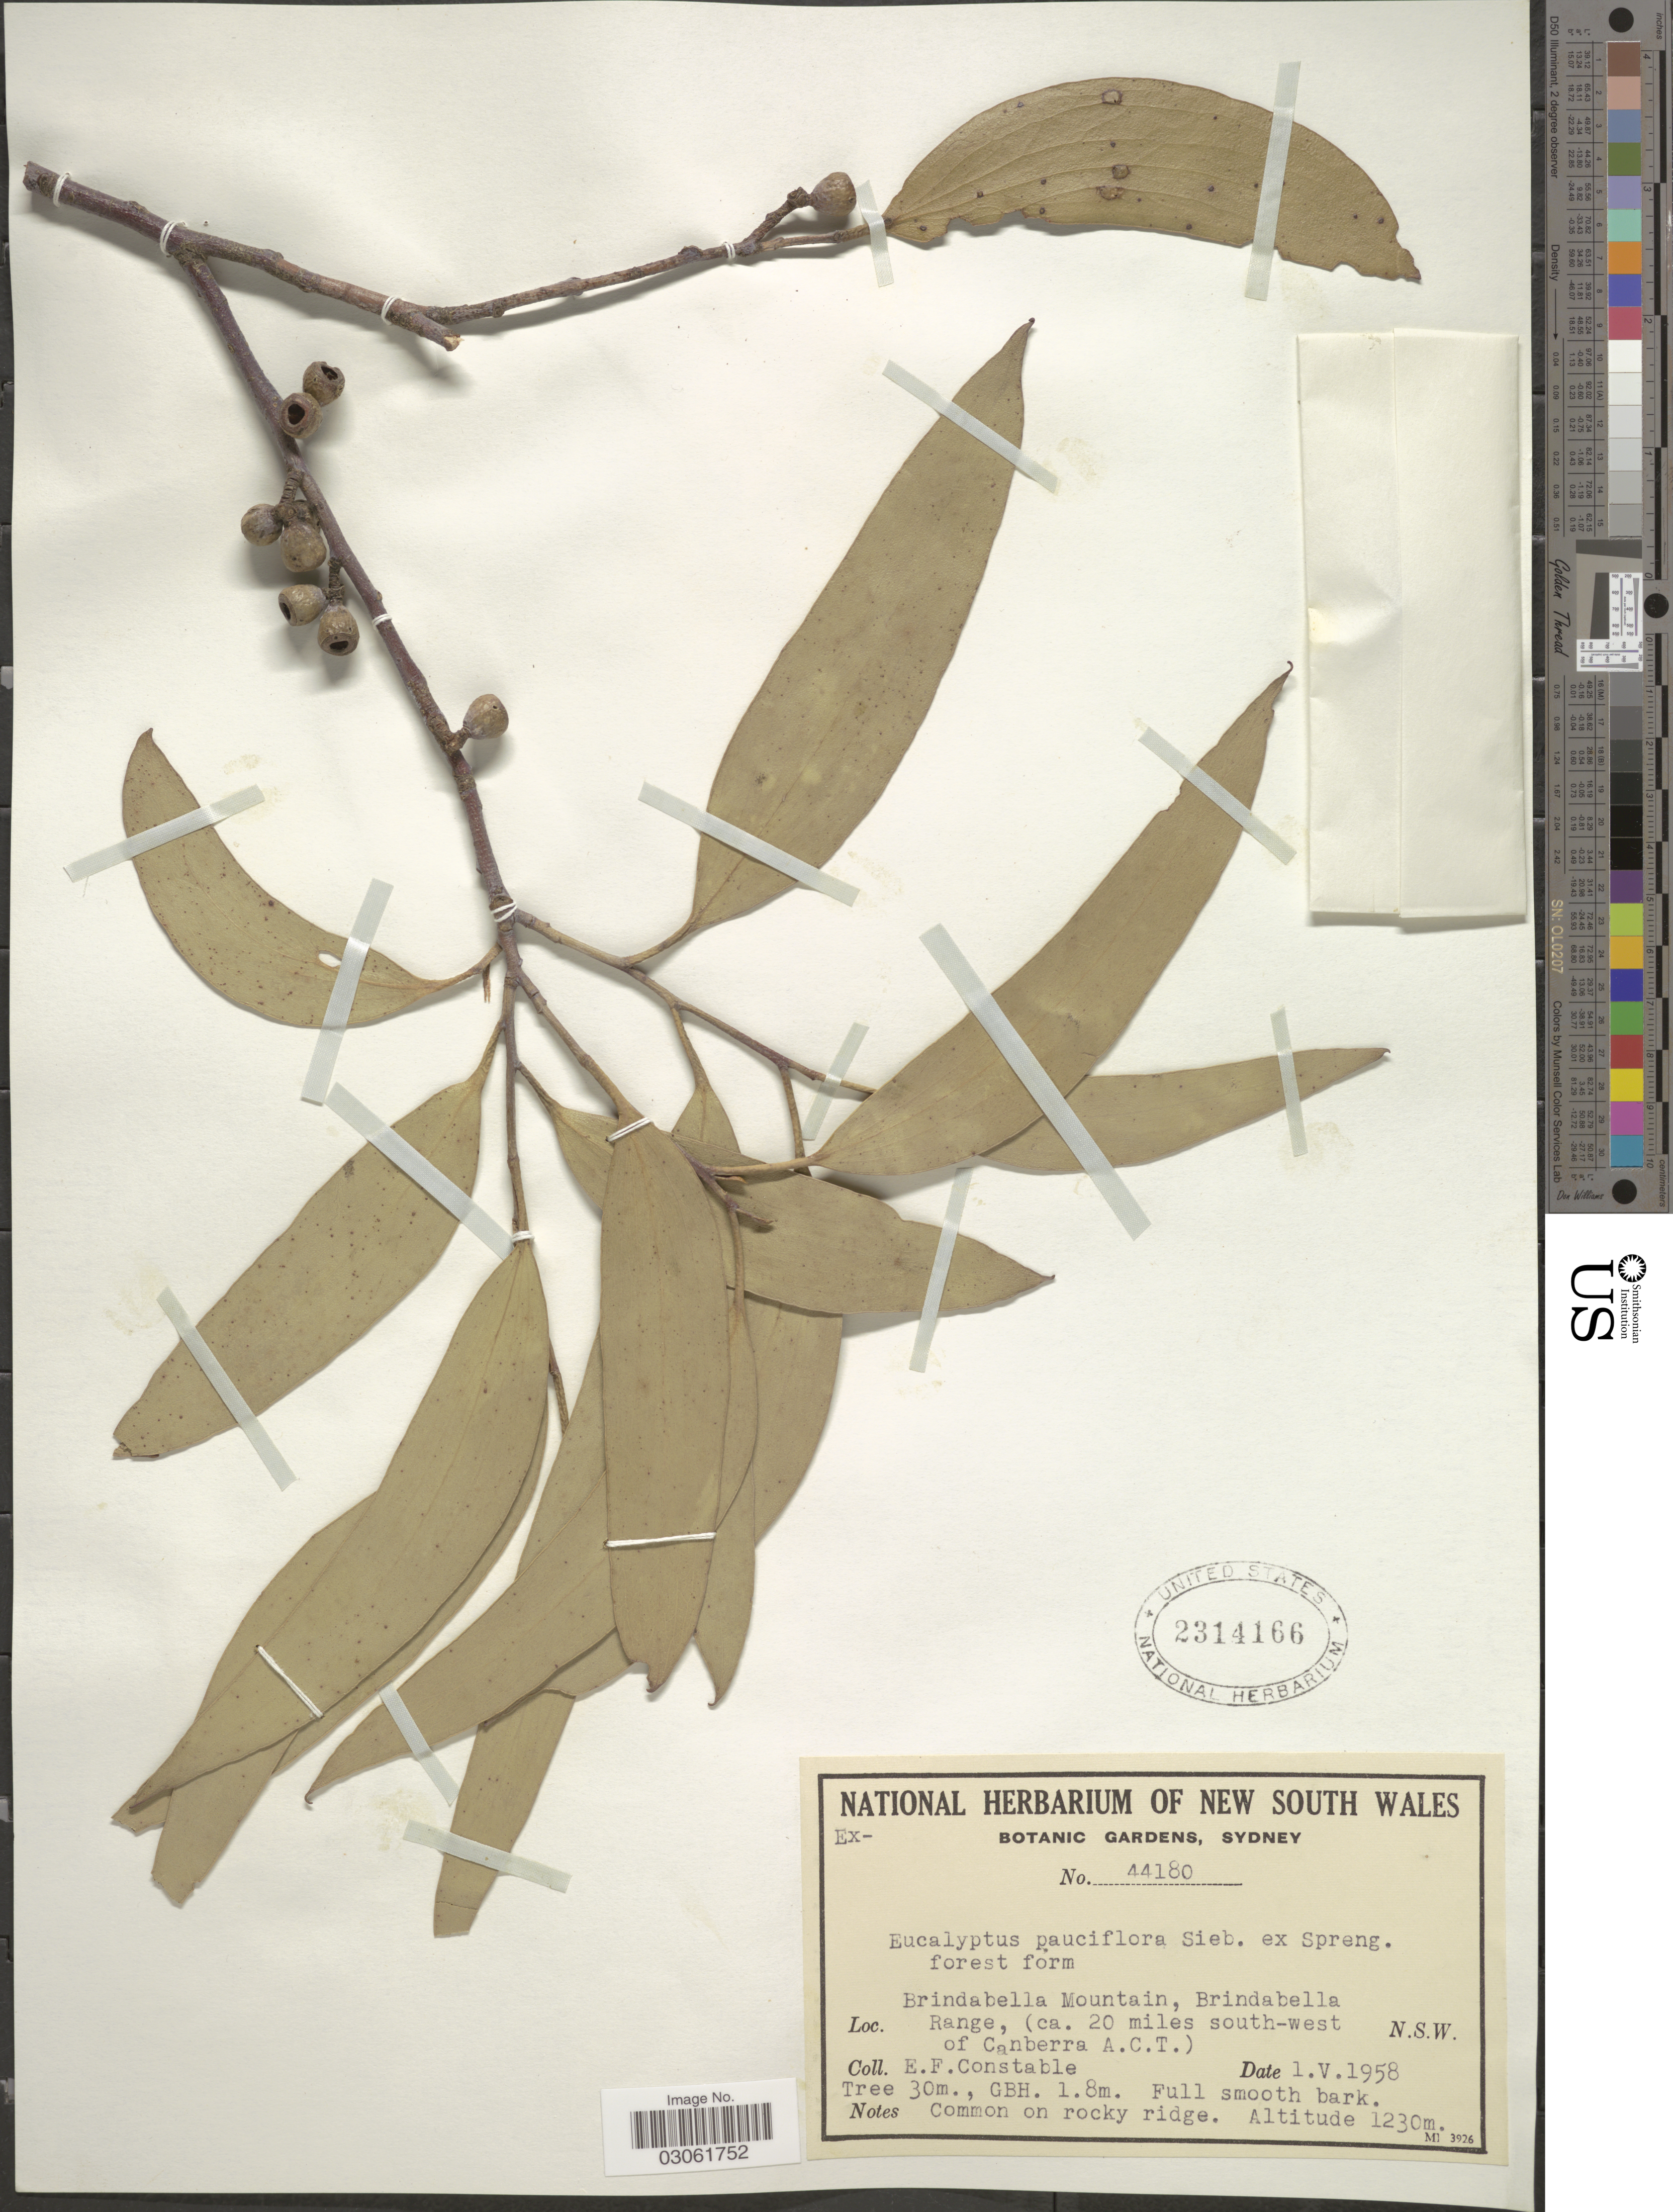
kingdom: Plantae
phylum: Tracheophyta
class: Magnoliopsida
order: Myrtales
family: Myrtaceae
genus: Eucalyptus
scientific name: Eucalyptus pauciflora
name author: Sieber ex Spreng.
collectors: E. F. Constable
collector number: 44180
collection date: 1958-05-01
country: Australia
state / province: New South Wales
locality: Brindabella Mountain, Brindabella Range, (ca. 20 miles south-west of Canberra A.C.T.).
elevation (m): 1230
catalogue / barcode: US 2314166